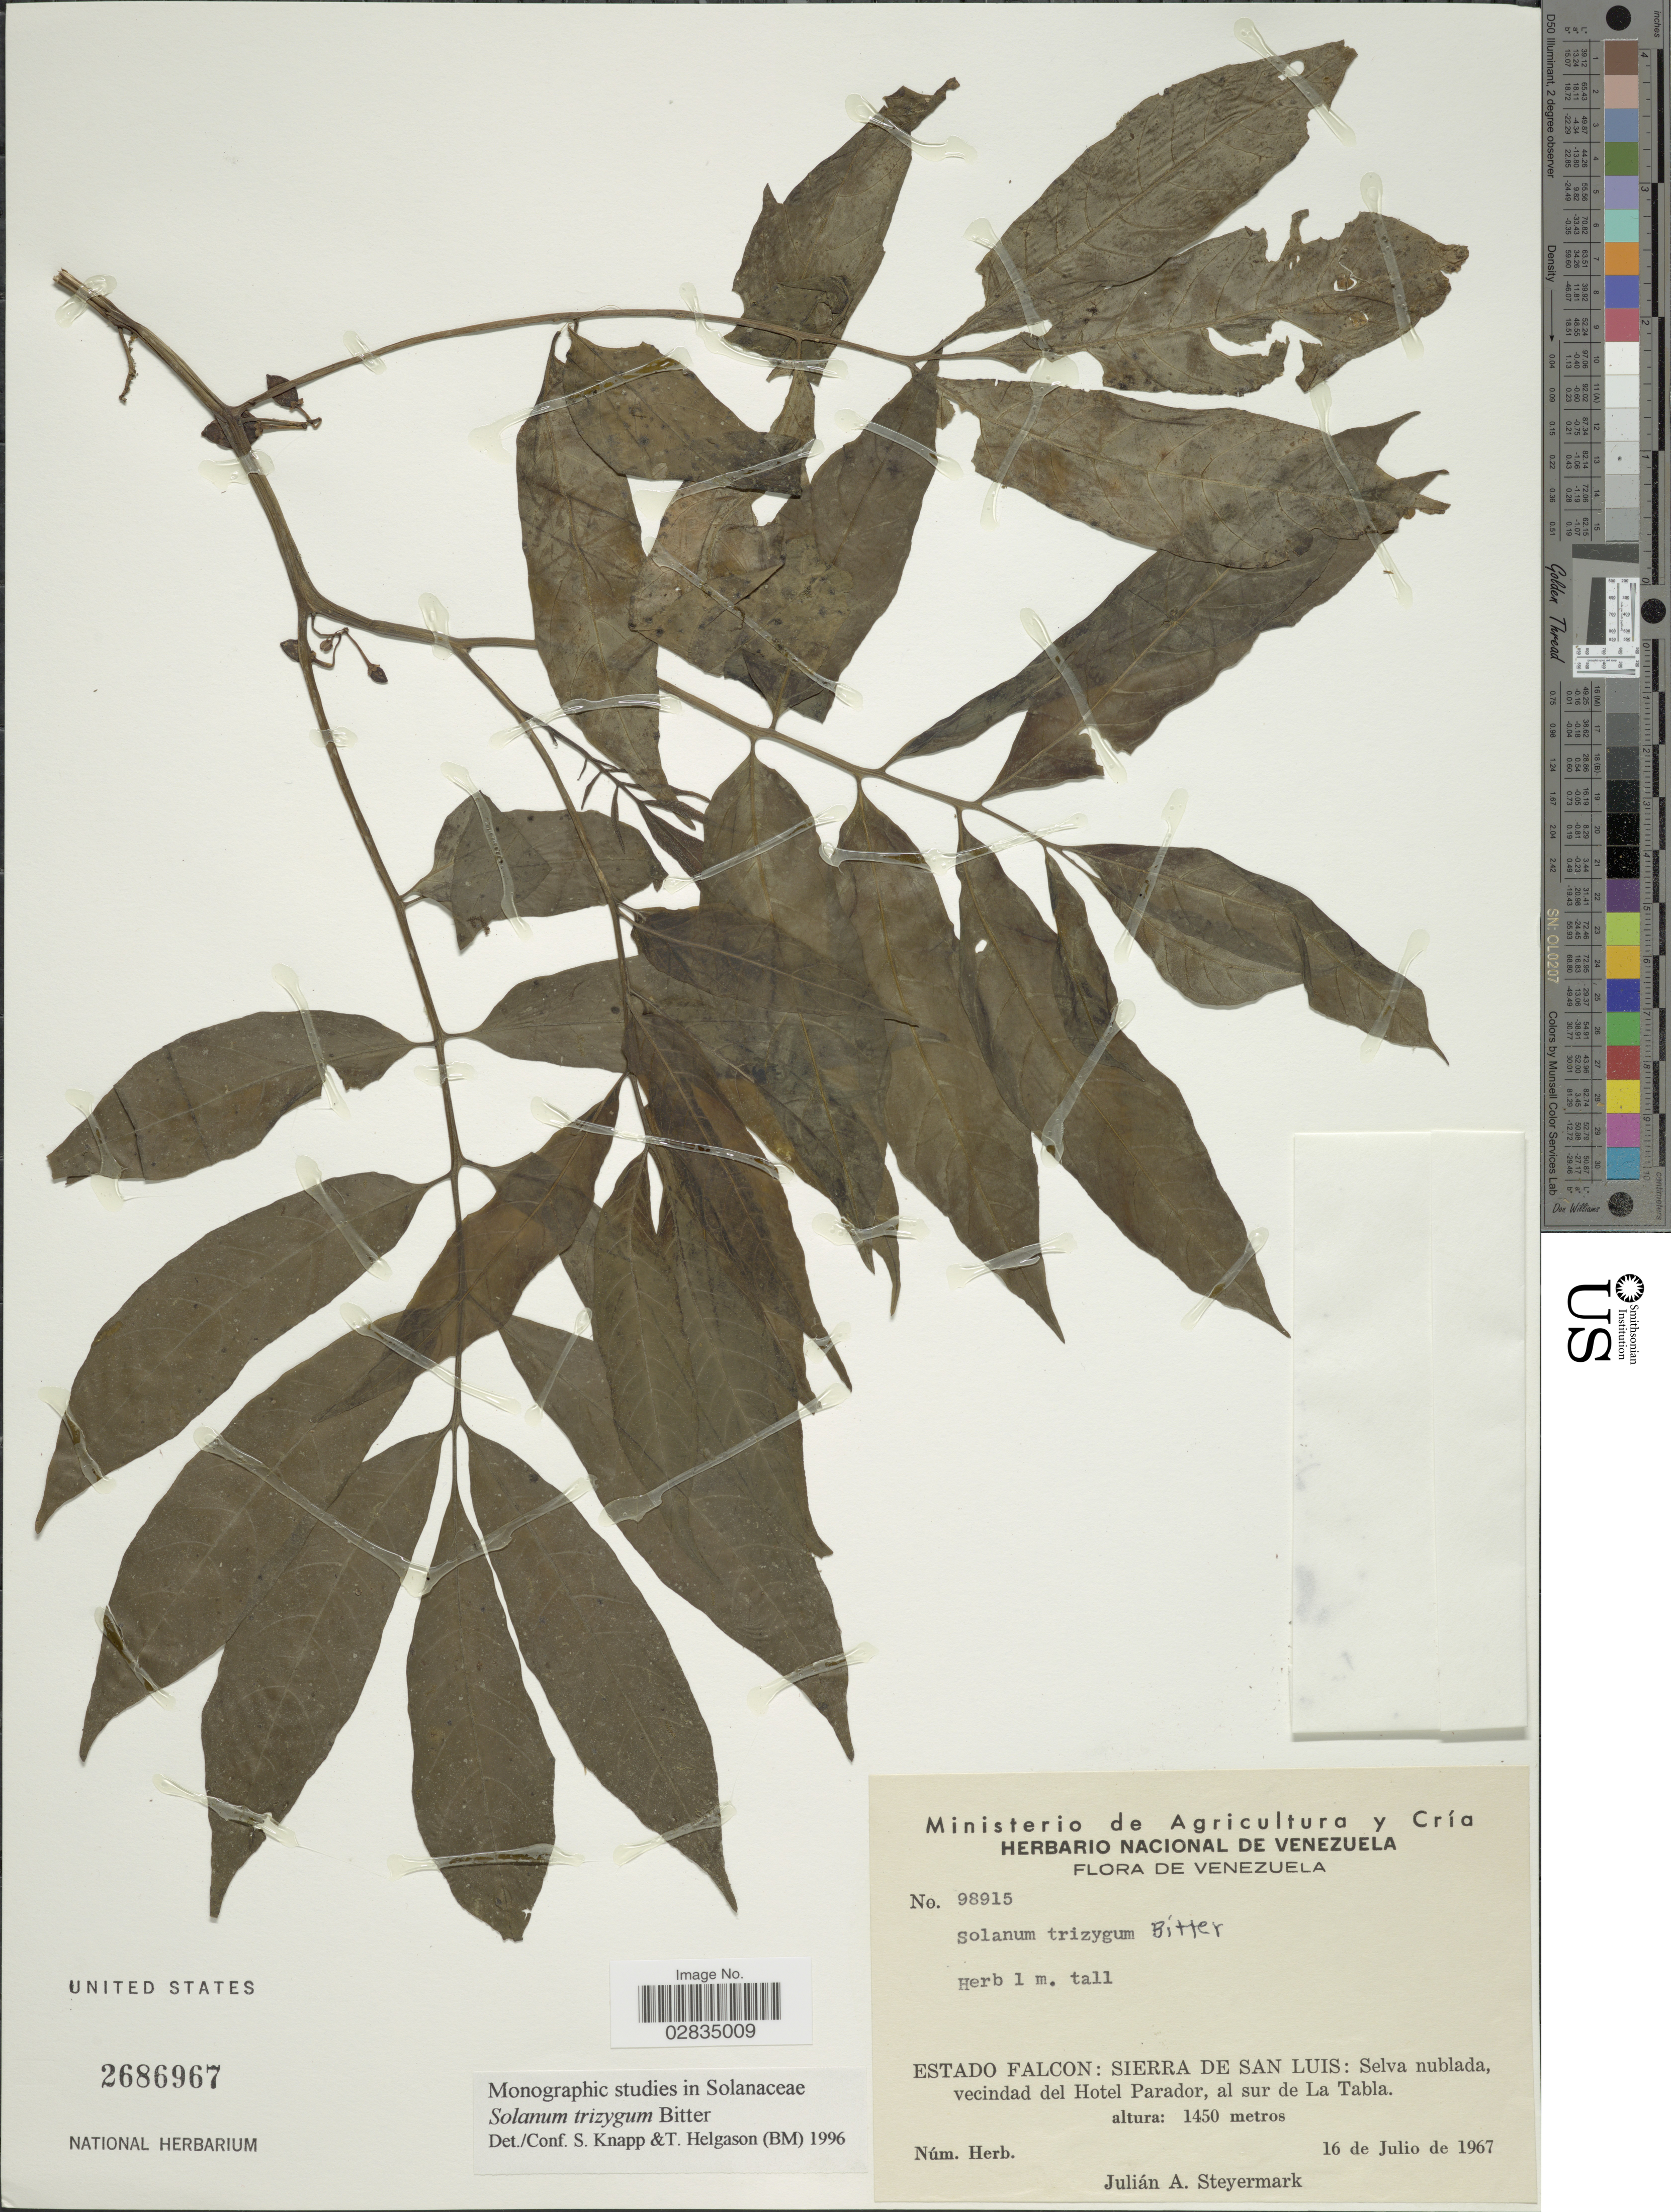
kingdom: Plantae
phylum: Tracheophyta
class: Magnoliopsida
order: Solanales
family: Solanaceae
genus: Solanum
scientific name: Solanum trizygum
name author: Bitter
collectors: J. Steyermark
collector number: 98915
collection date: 1967-07-16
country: Venezuela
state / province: Falcón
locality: Sierra de San Luis: Selva nublada, vecindad del Hotel Parador, al sur de La Tabla.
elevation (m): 1450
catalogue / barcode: US 2686967